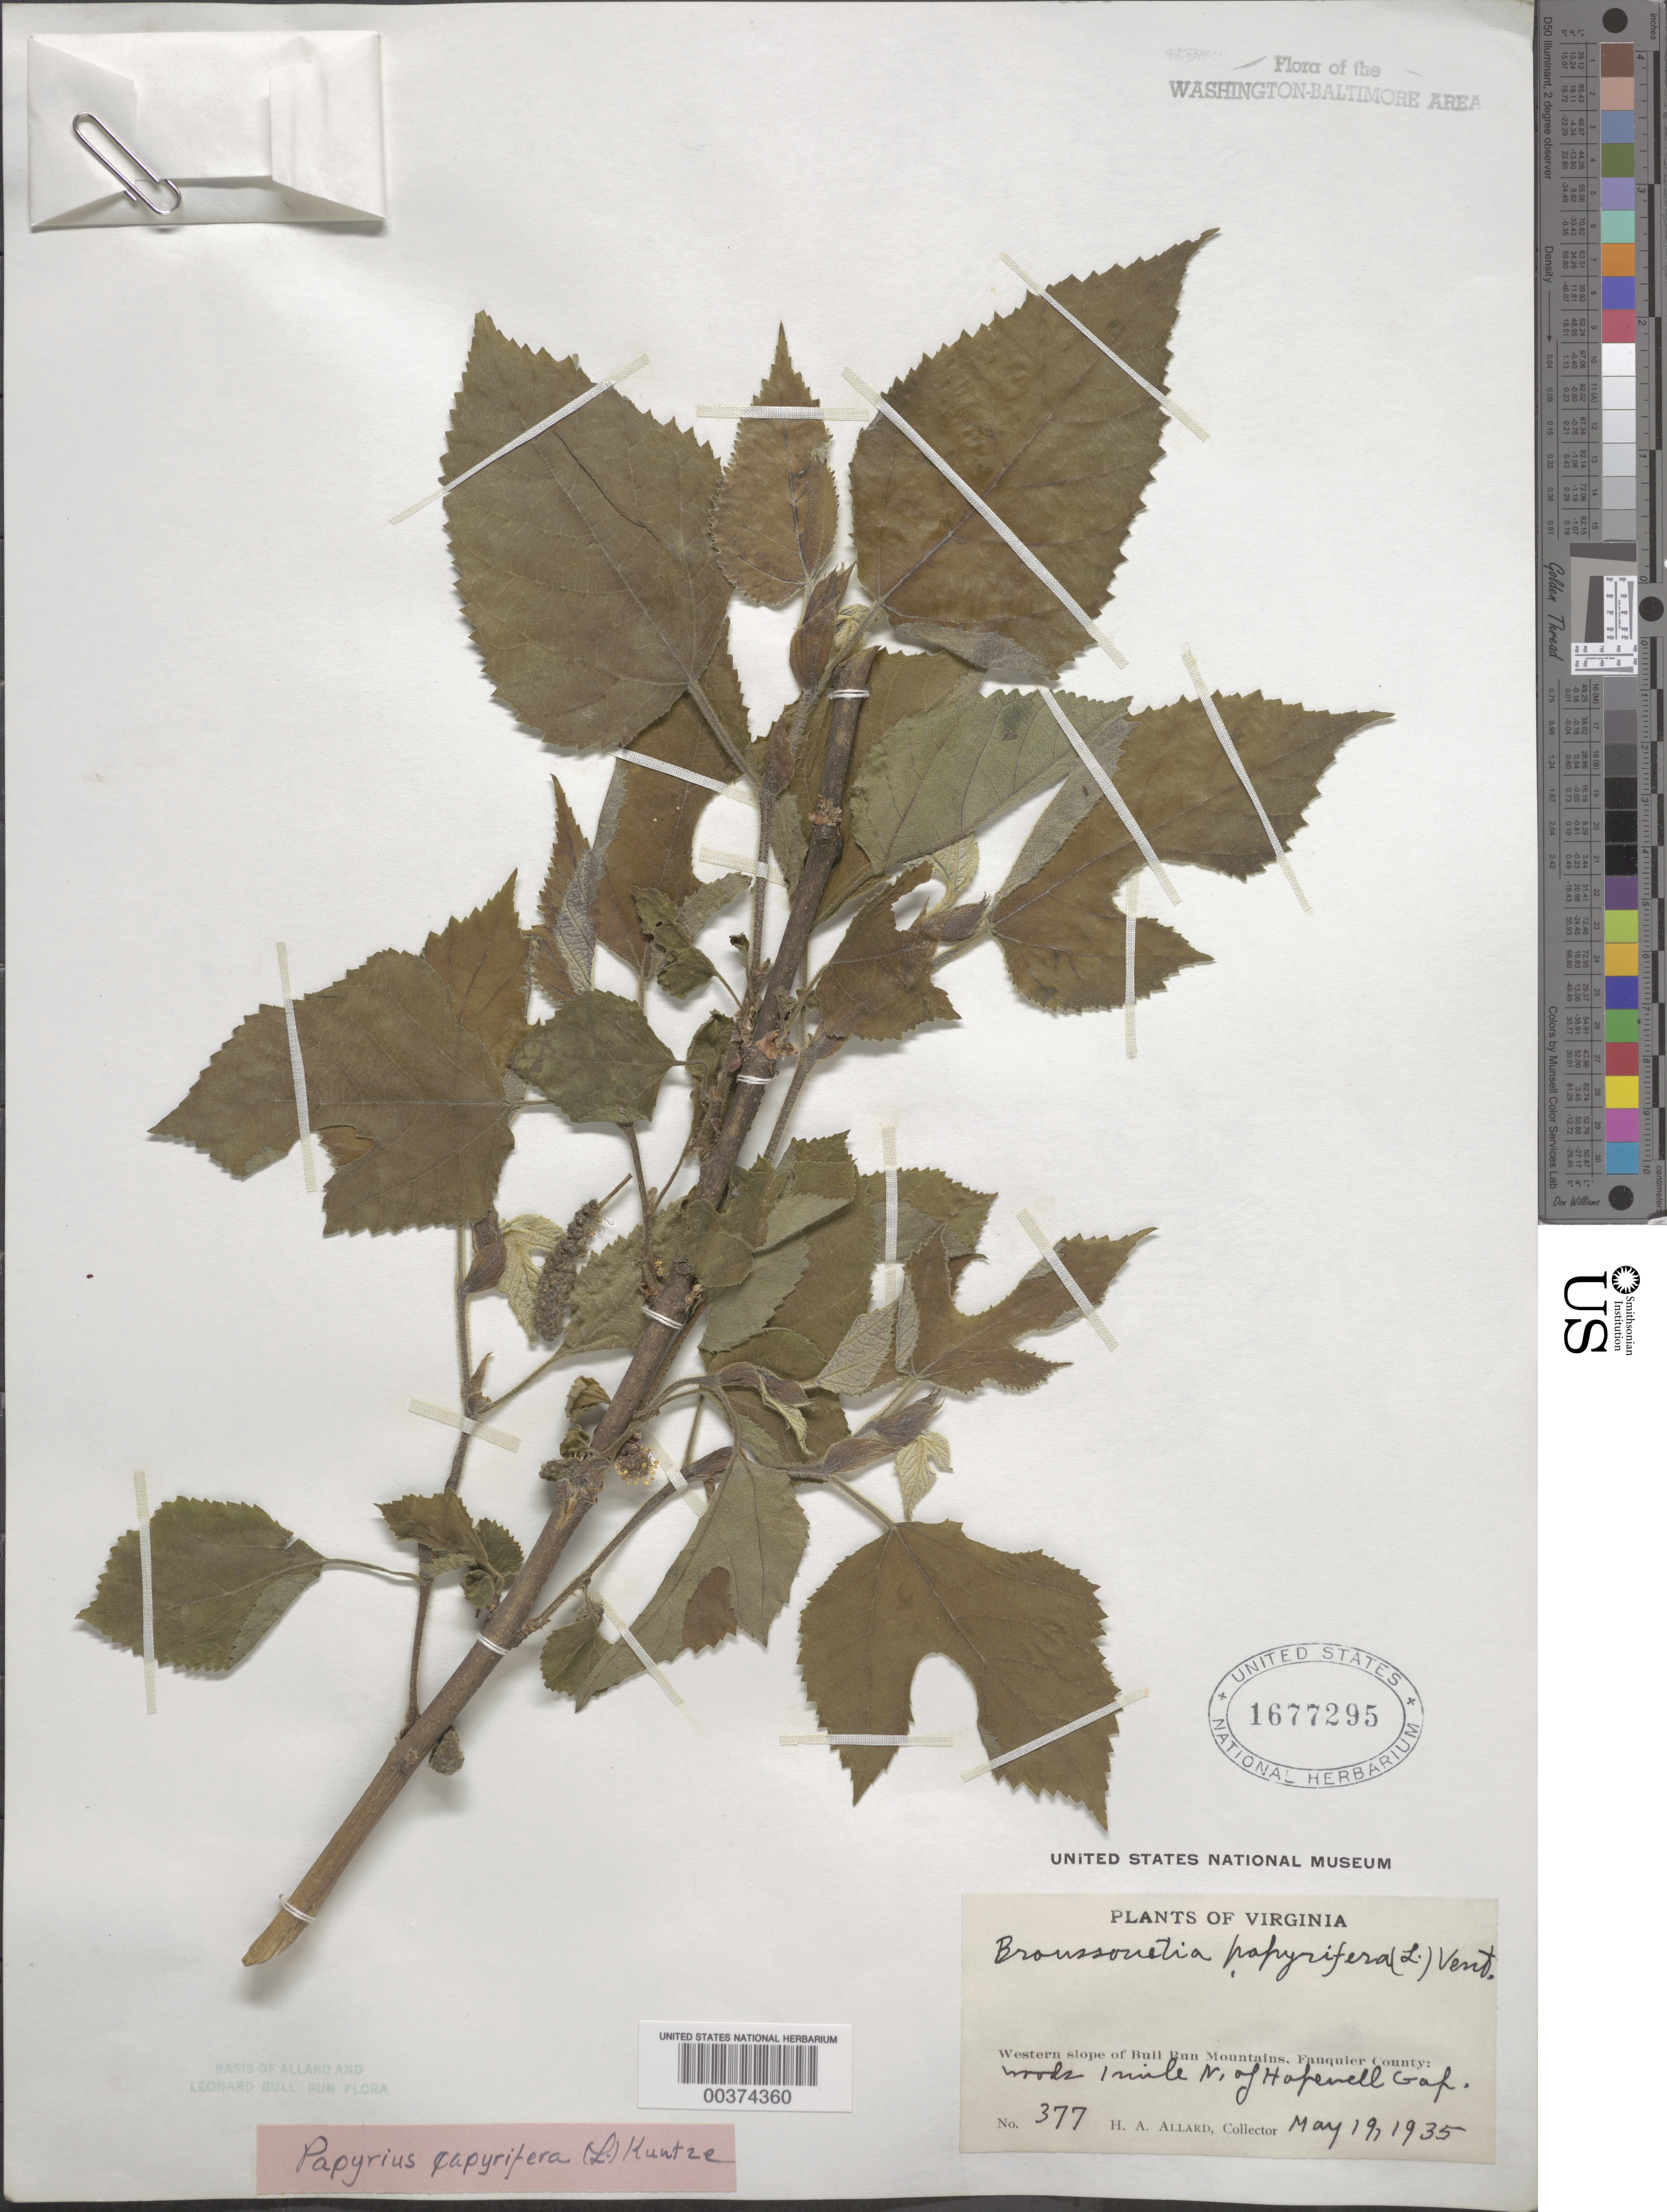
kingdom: Plantae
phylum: Tracheophyta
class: Magnoliopsida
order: Rosales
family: Moraceae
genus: Broussonetia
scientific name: Broussonetia papyrifera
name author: (L.) L'Hér. ex Vent.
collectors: H. A. Allard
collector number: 377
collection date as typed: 19 May 1935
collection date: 1935-05-19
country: United States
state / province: Virginia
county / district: Fauquier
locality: North of Hopewell Gap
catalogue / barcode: US 1677295